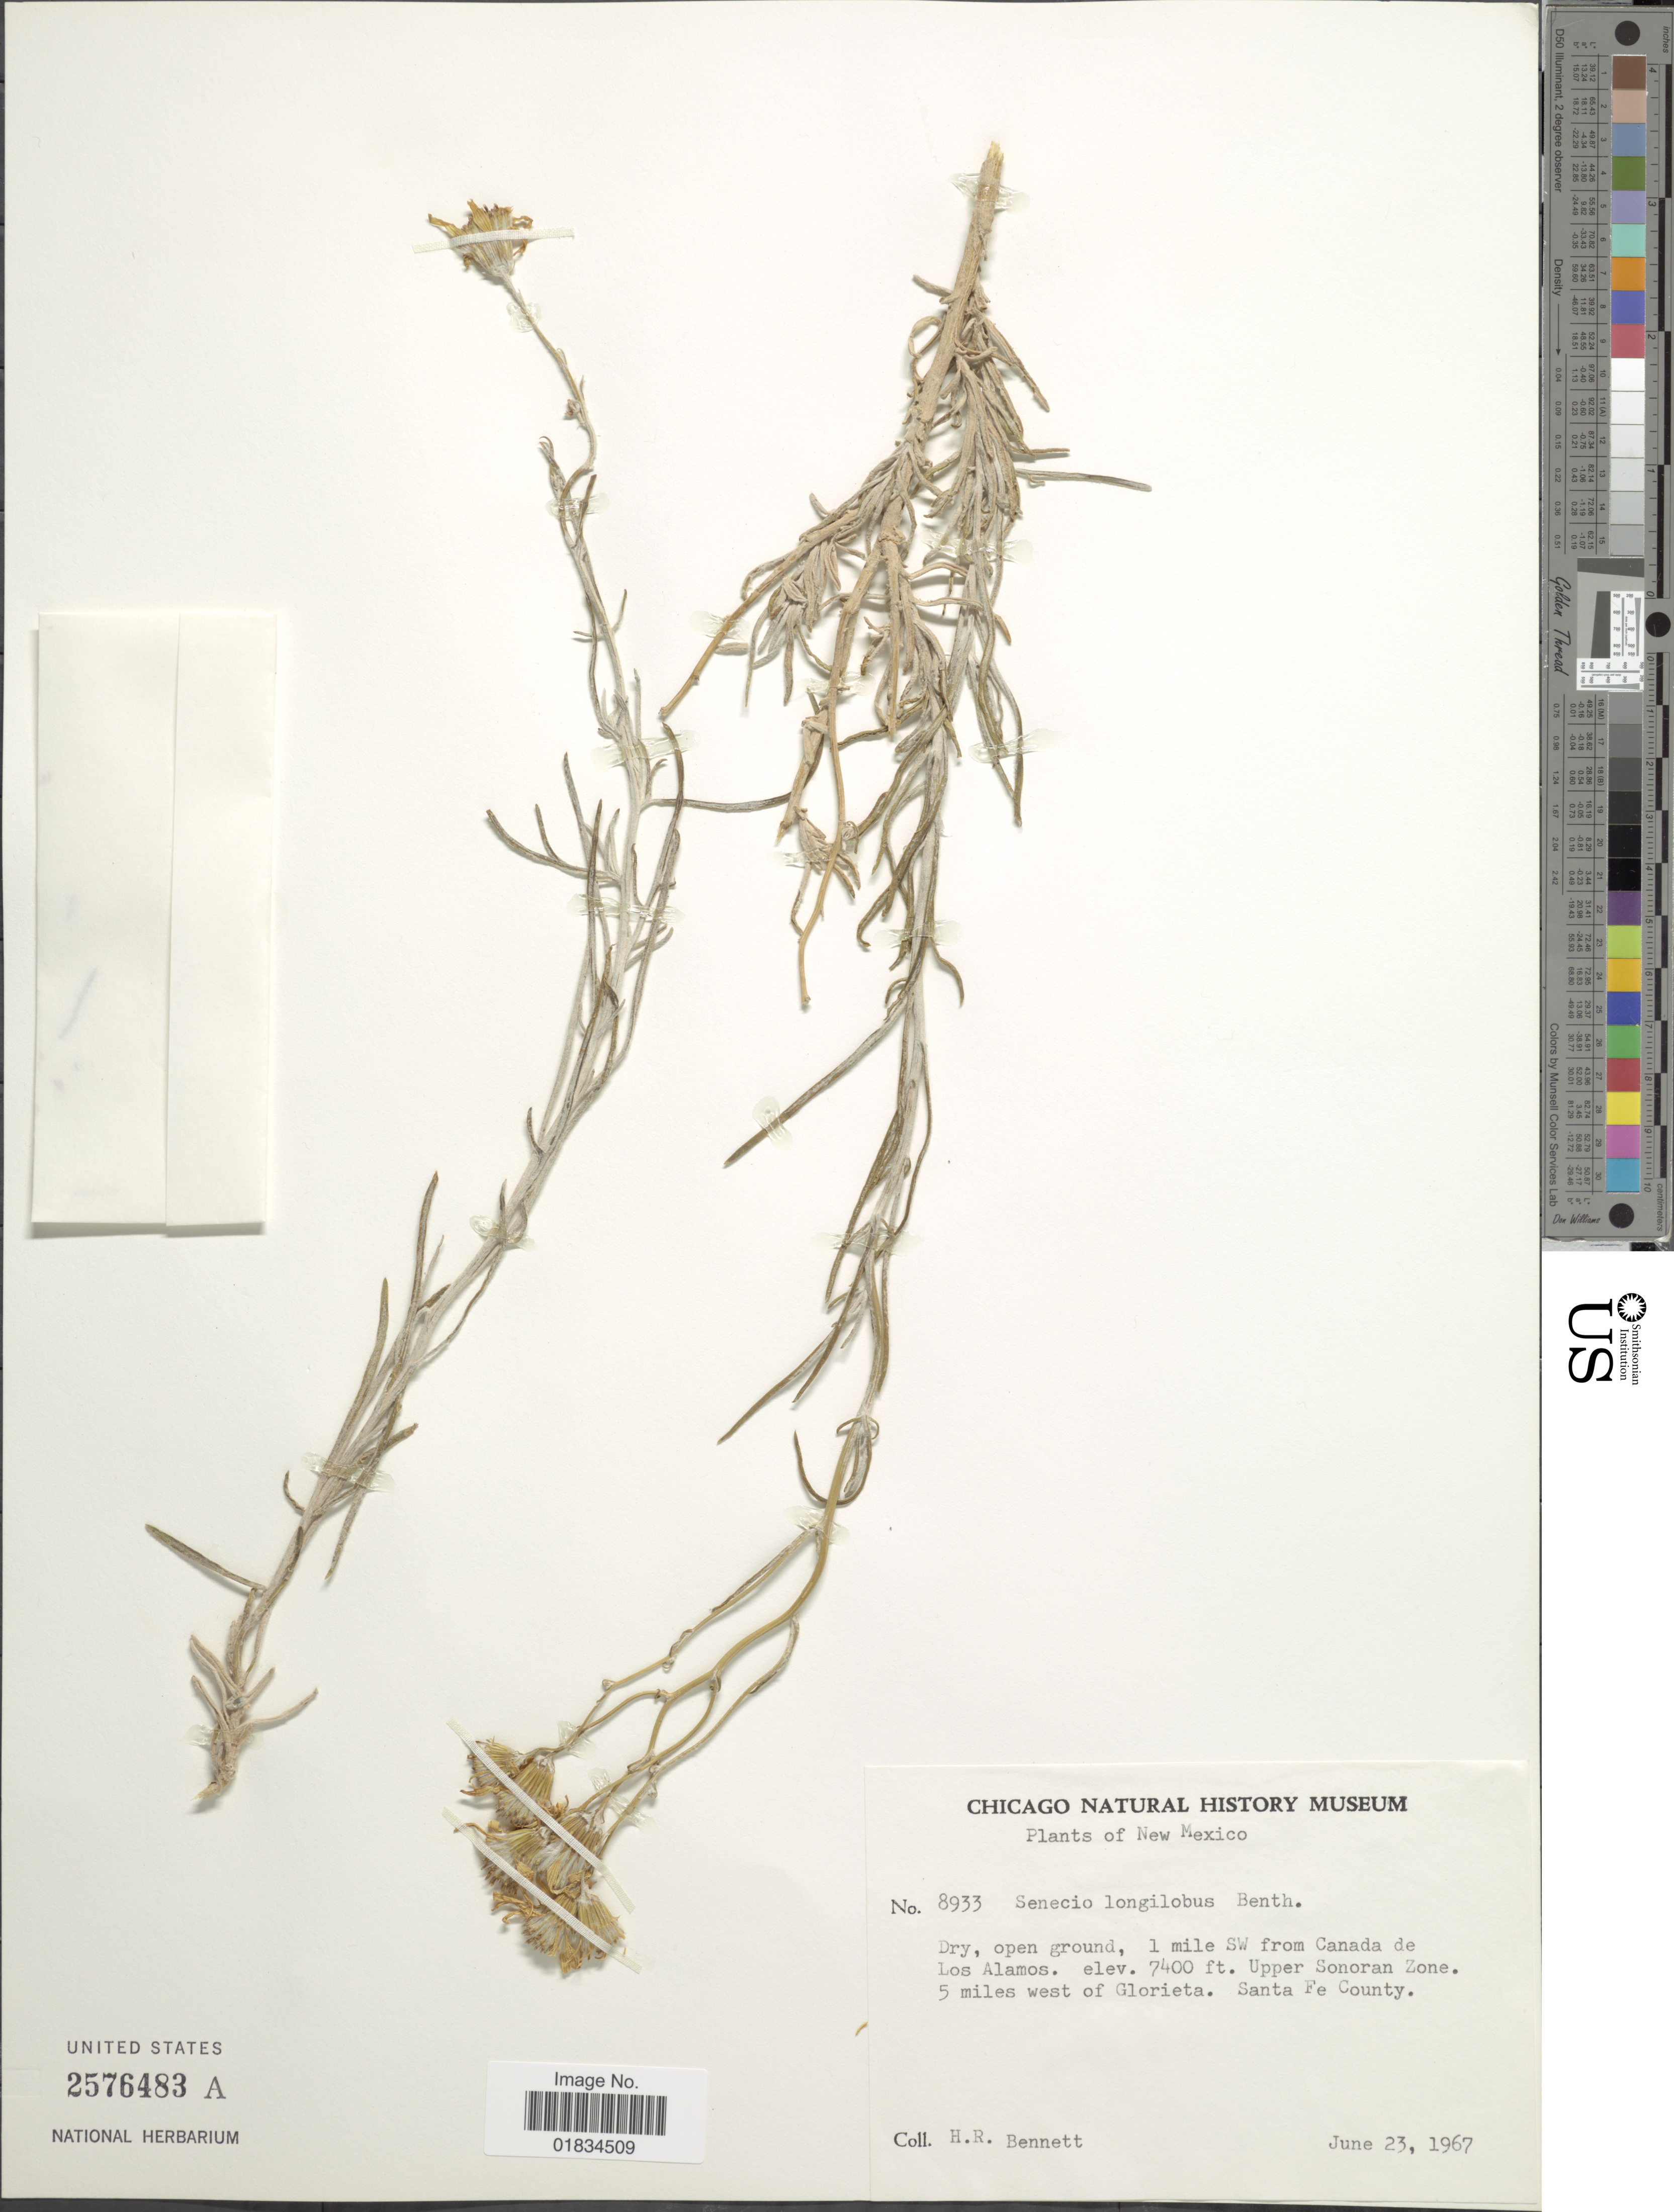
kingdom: Plantae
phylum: Tracheophyta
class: Magnoliopsida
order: Asterales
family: Asteraceae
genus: Senecio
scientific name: Senecio flaccidus var. flaccidus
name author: Less.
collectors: H. R. Bennett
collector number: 8933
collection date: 1967-06-23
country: United States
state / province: New Mexico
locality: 1 mile SW from Canada de Los Alamos. Upper Sonoran Zone, 5 miles west of Glorieta, Santa Fe County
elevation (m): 2256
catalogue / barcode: US 2576483A